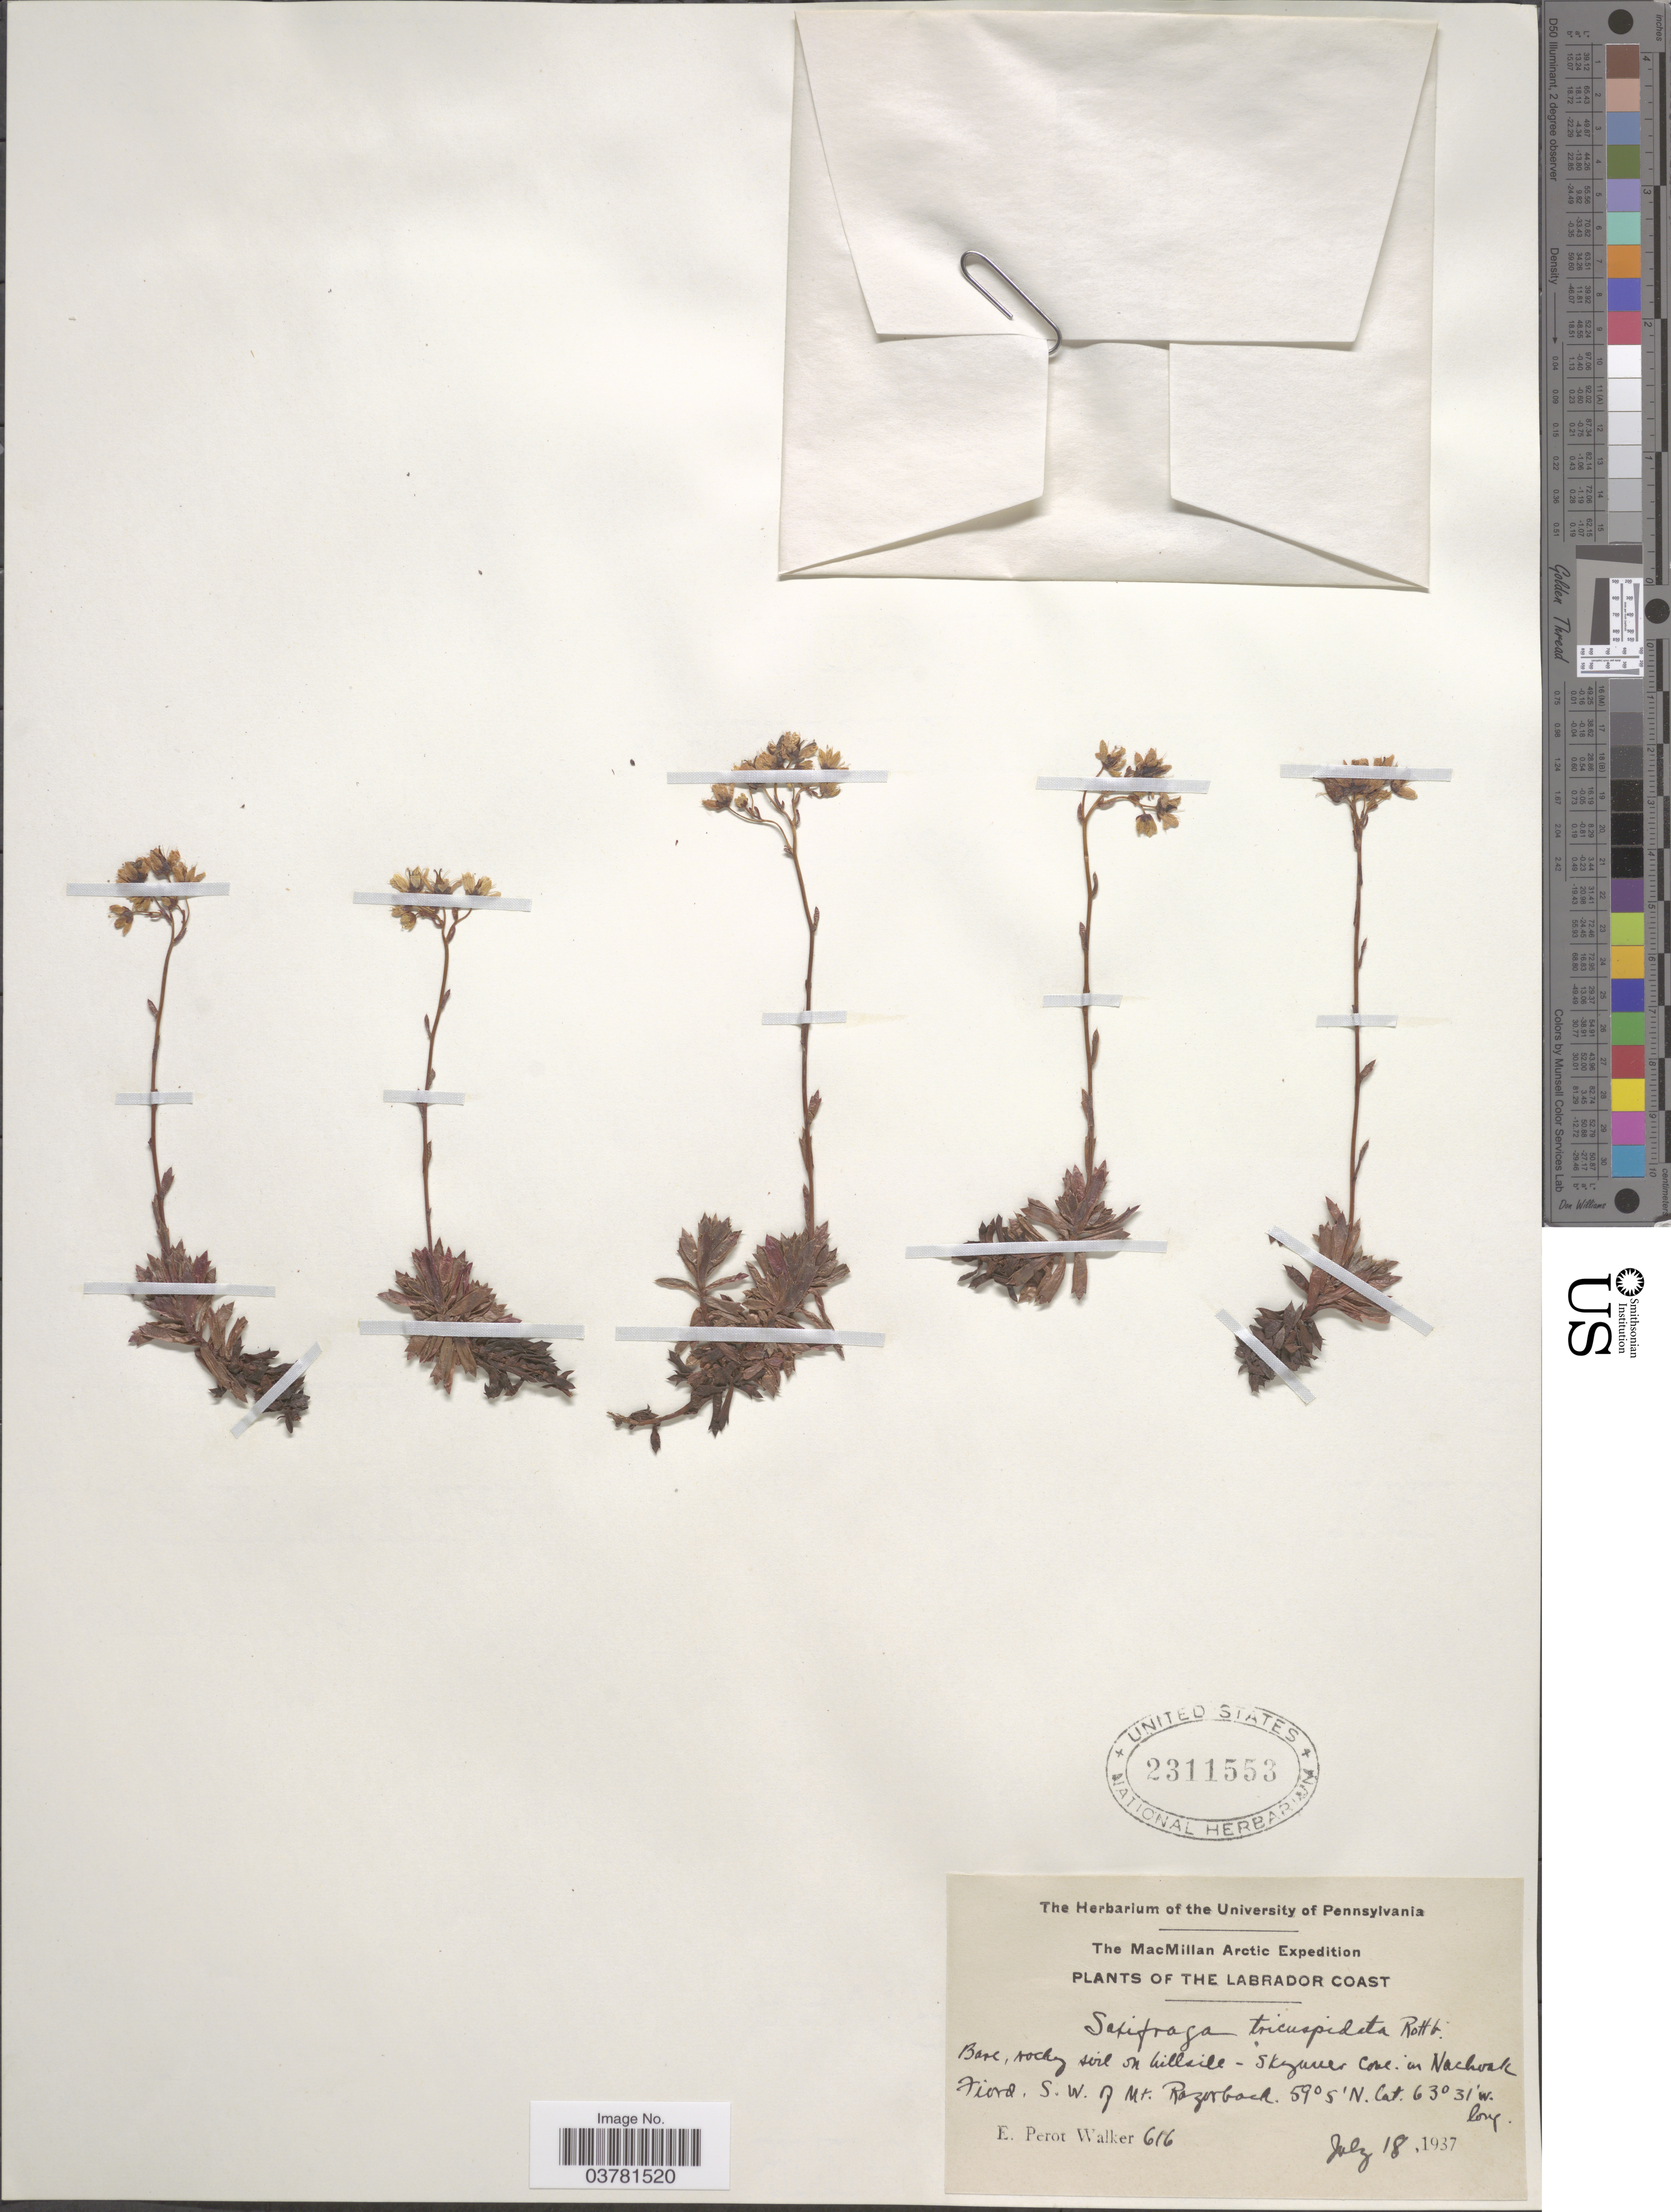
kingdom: Plantae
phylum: Tracheophyta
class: Magnoliopsida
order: Saxifragales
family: Saxifragaceae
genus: Saxifraga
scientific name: Saxifraga tricuspidata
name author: Rottb.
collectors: E. Walker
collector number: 616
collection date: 1937-07-18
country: Canada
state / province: Newfoundland and Labrador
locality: The MacMillan Arctic Expedition. The Labrador Coast. Base, rocky soil on hillside-Skynner cove in Nachvak Fiord, S.W. of Mt. Razorback.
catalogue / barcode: US 2311553